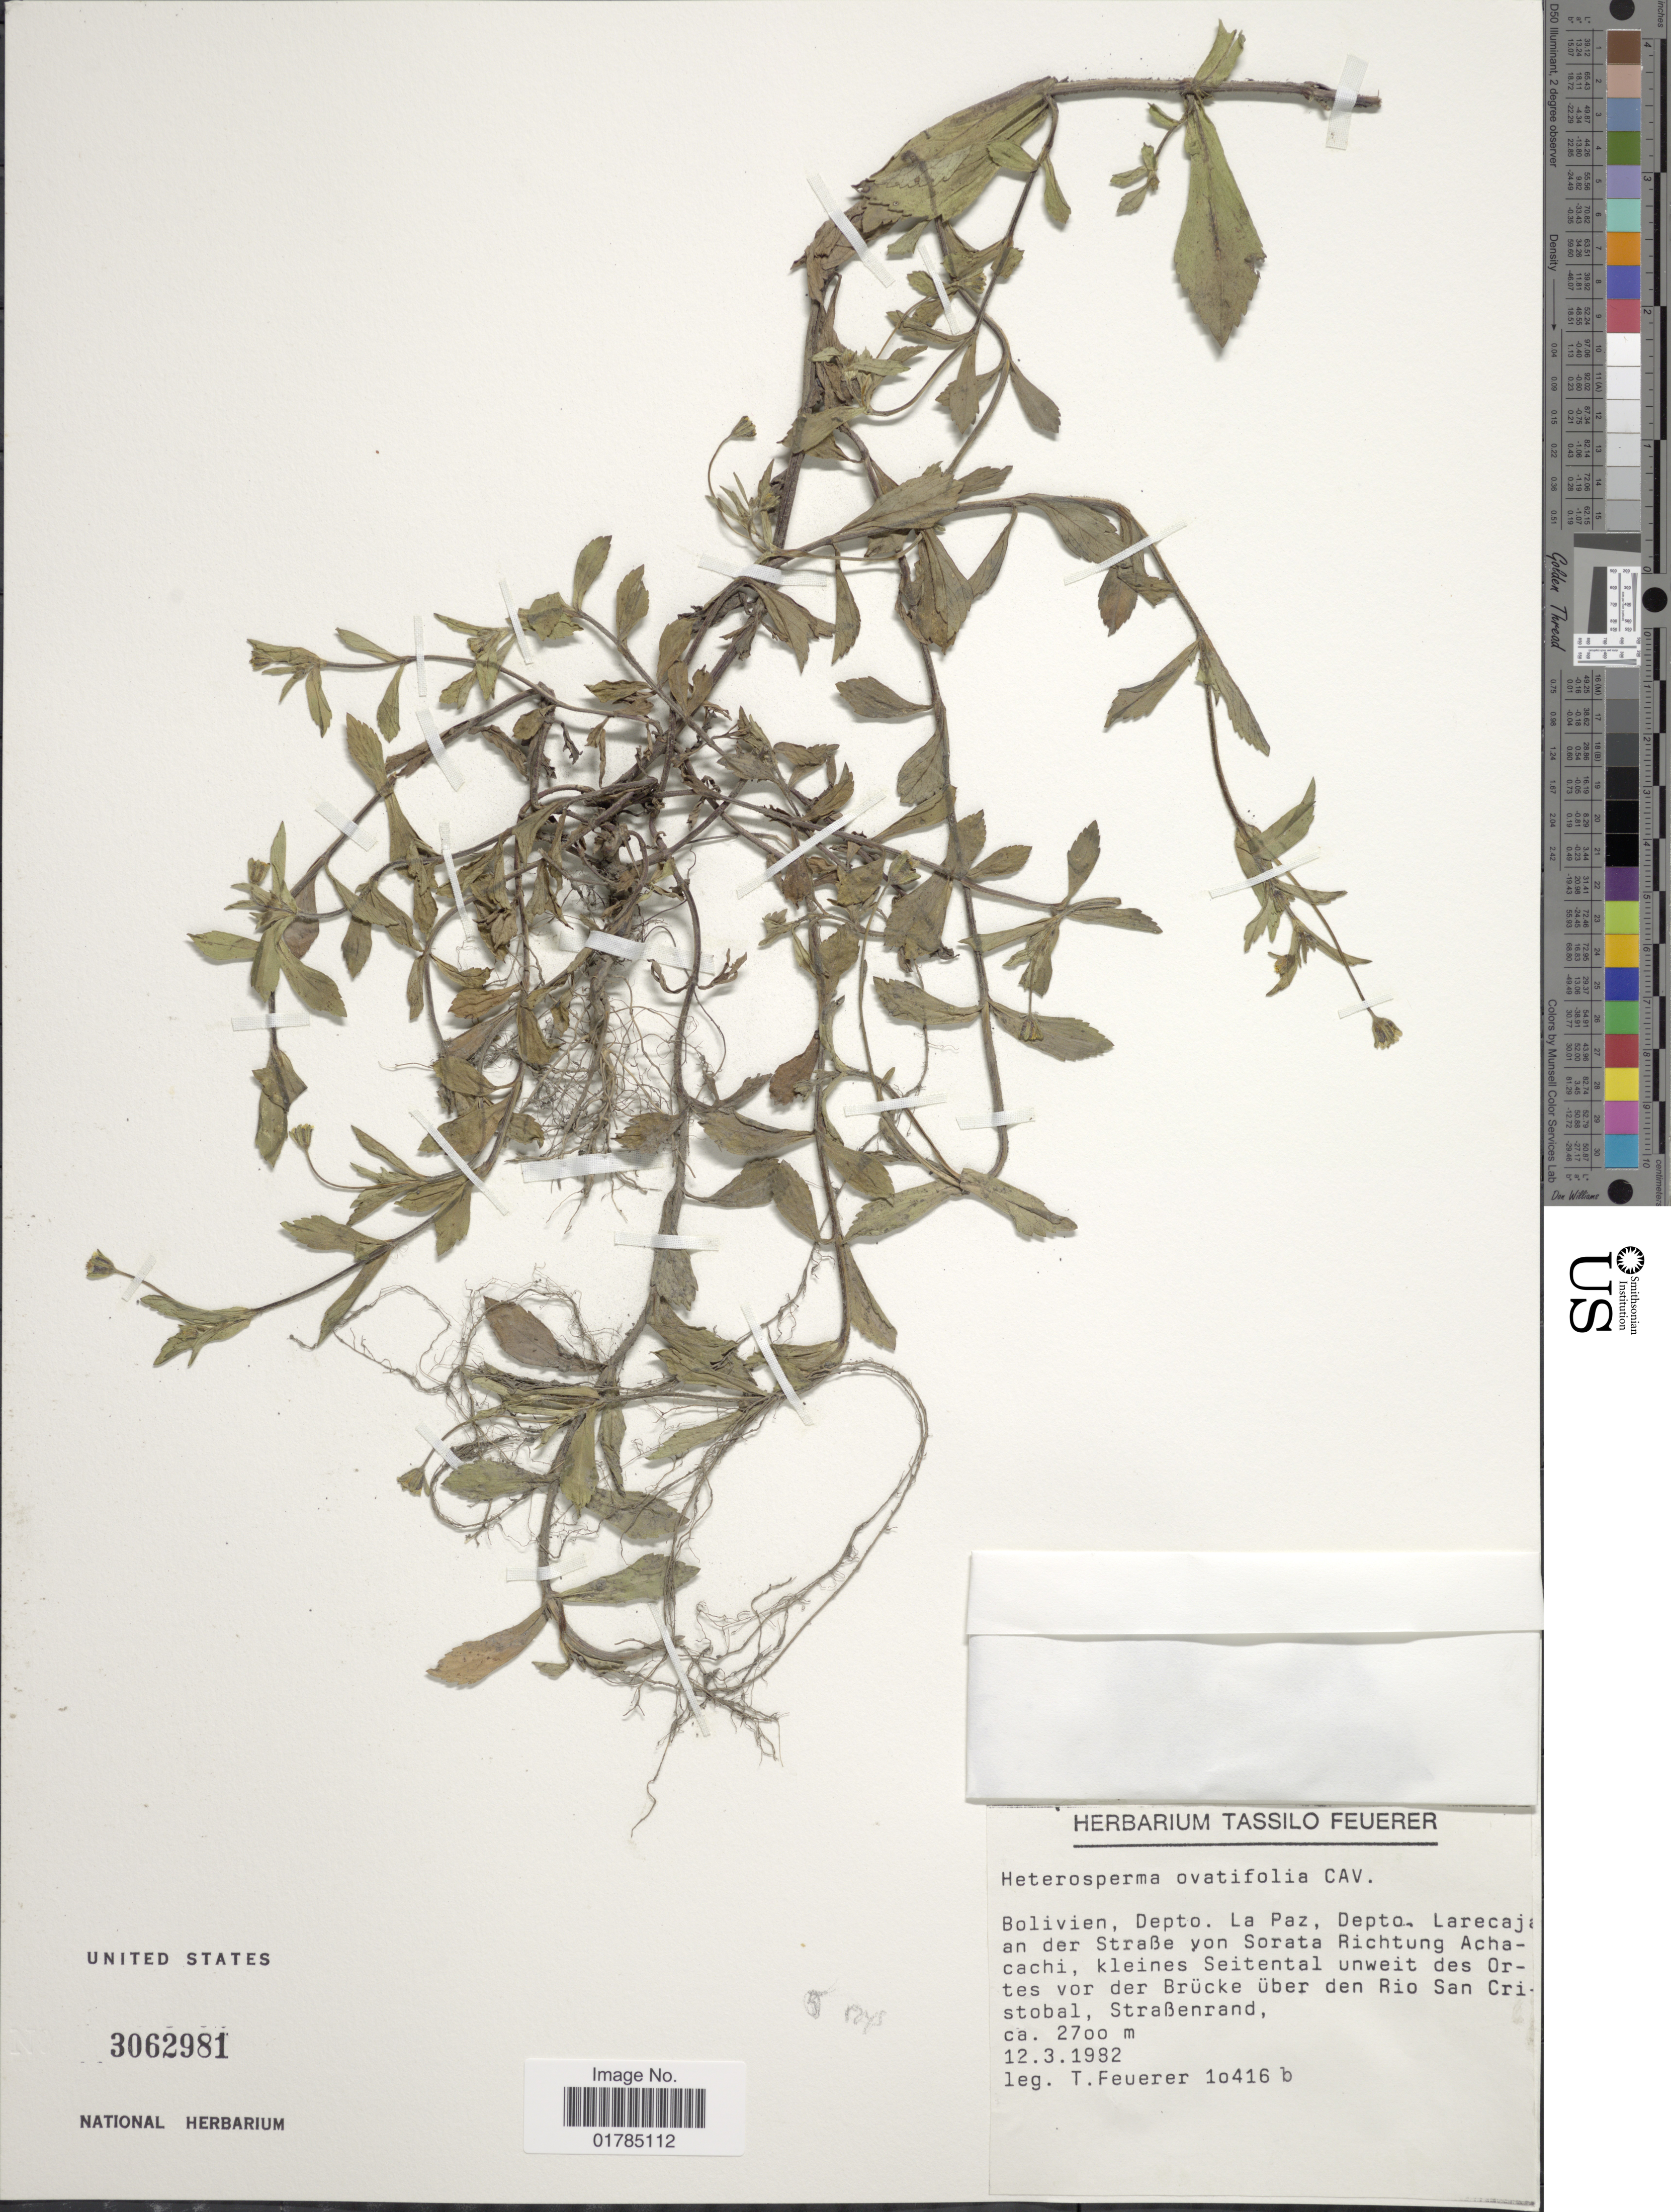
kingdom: Plantae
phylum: Tracheophyta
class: Magnoliopsida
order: Asterales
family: Asteraceae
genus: Heterosperma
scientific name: Heterosperma diversifolium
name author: Kunth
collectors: T. Feuerer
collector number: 10416b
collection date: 1982-03-12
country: Bolivia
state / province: La Paz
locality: Depto. Larecajaan der Straße yon Sorata Richtung Achacachi, kleines Seitental unweit des Ortes vor der Brucke uber den Rio San Cristobal, Straßenrand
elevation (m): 2700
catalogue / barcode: US 3062981